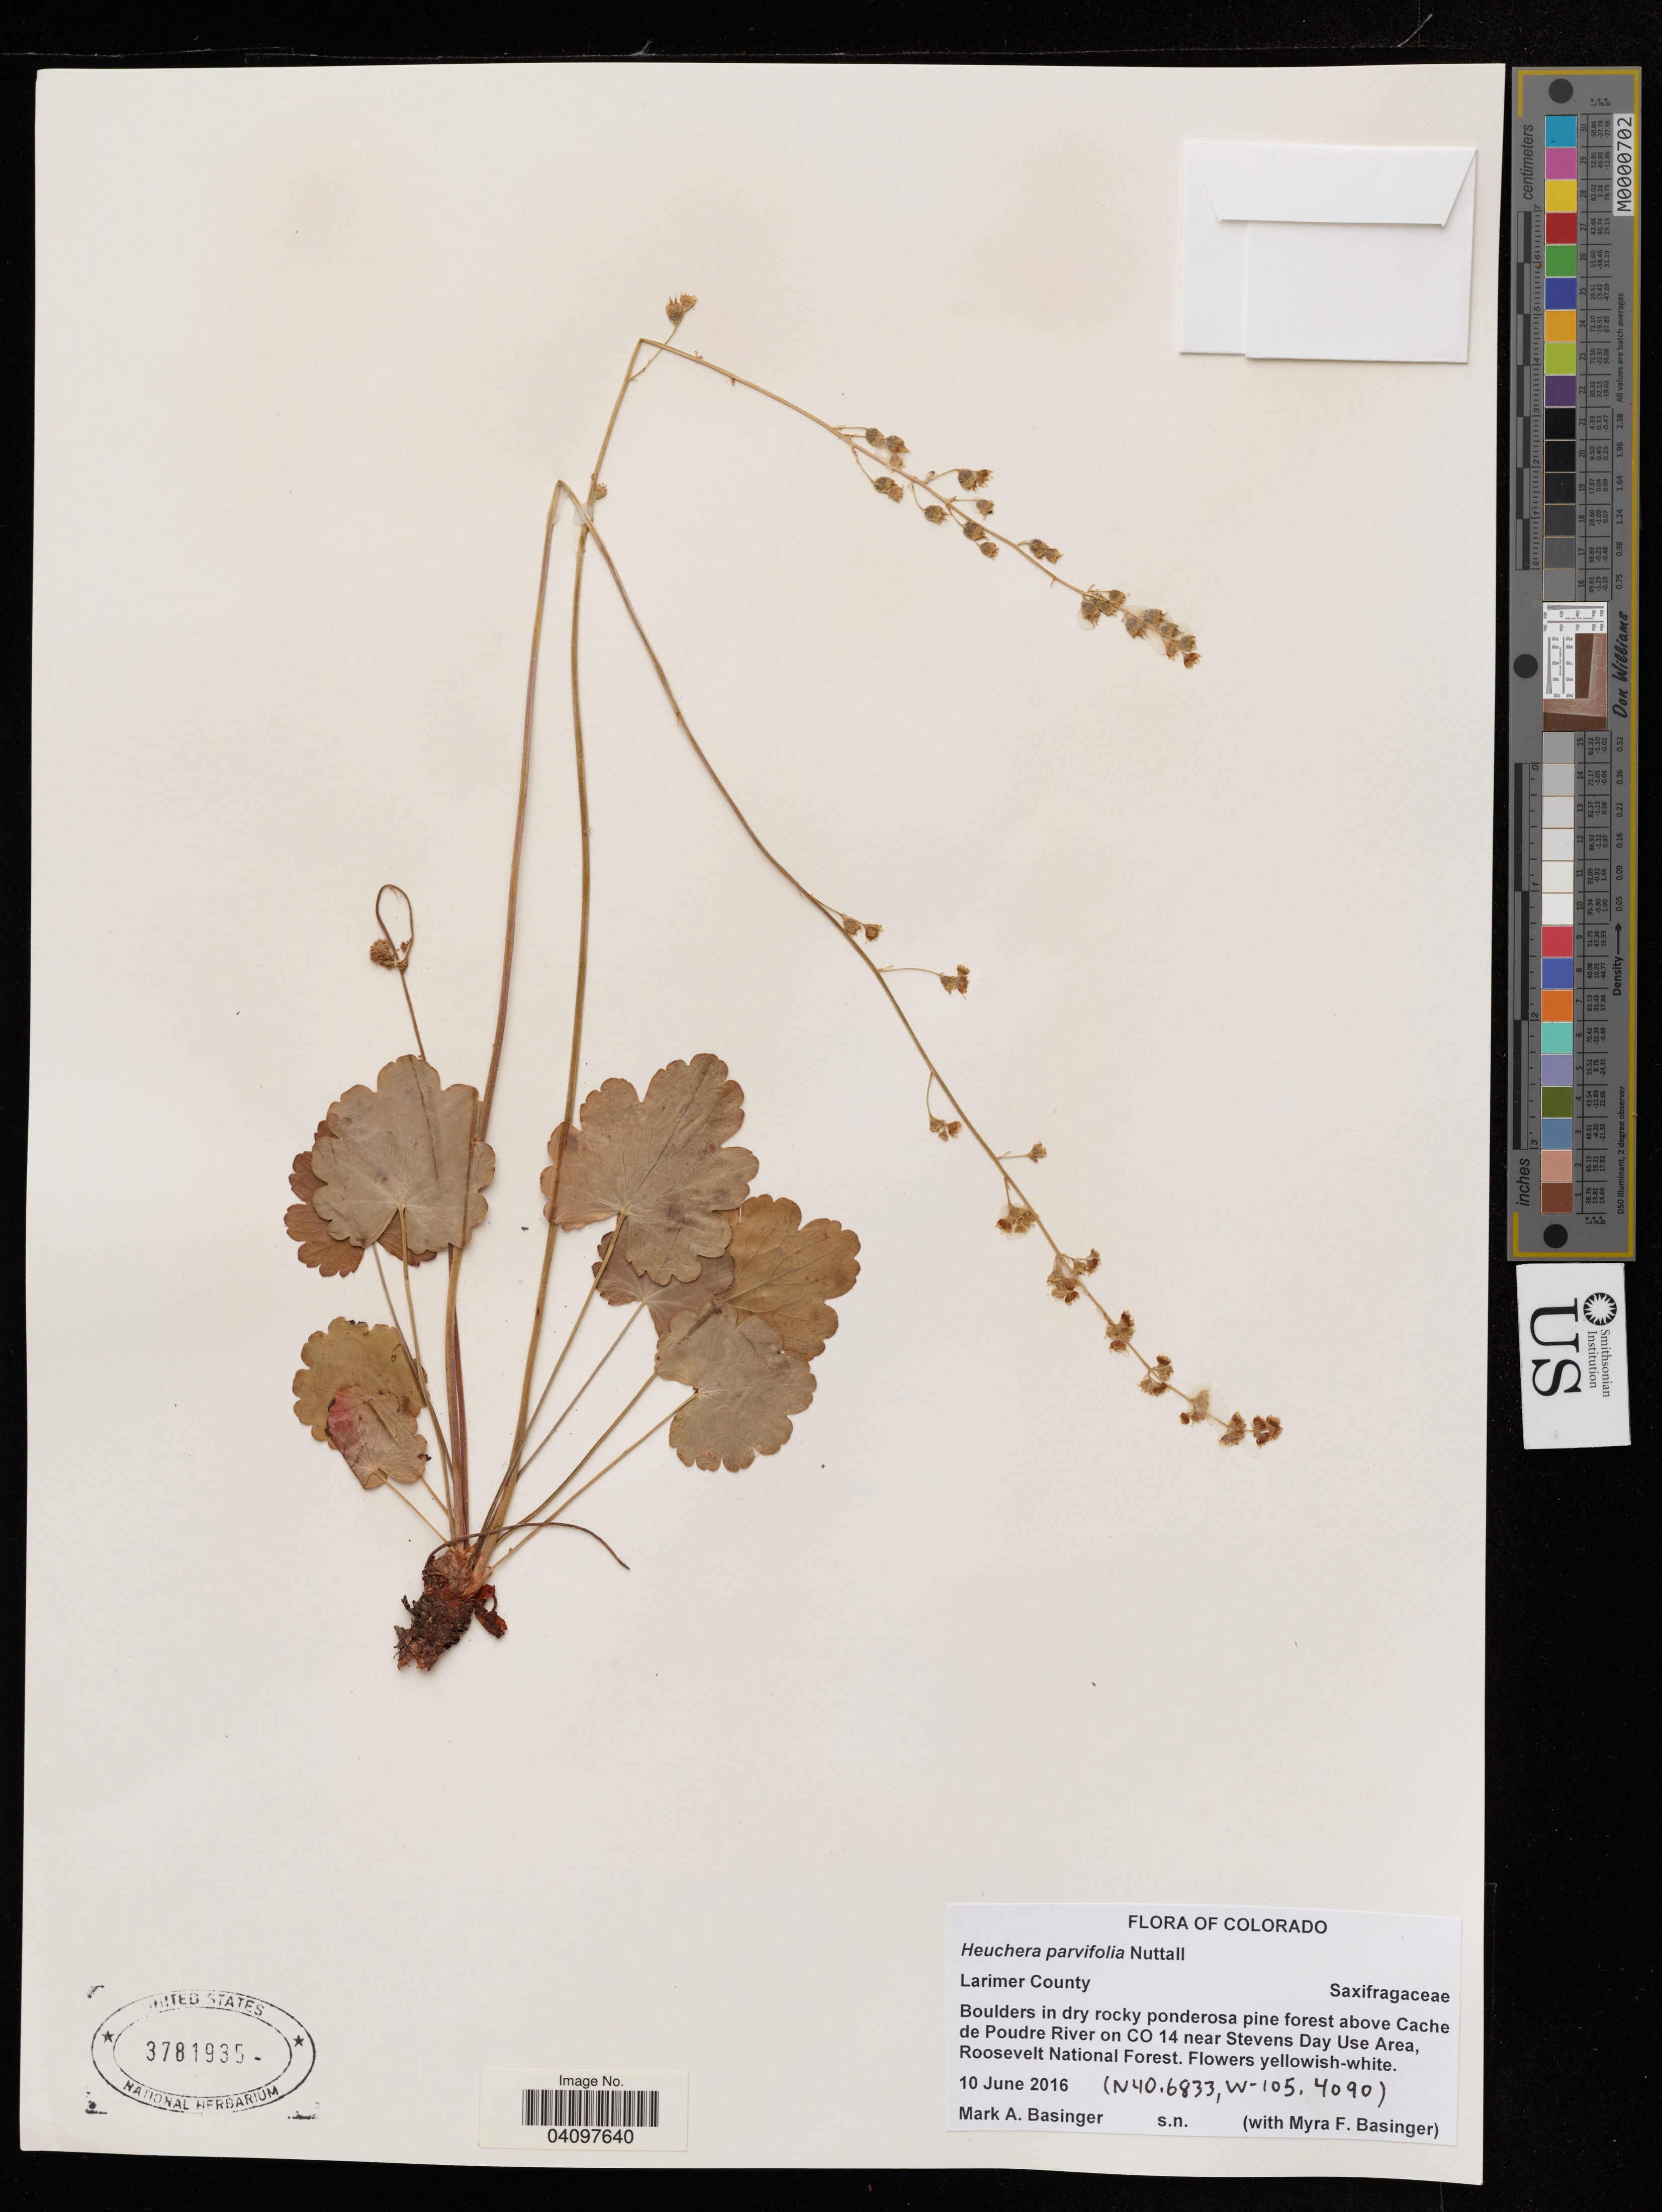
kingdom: Plantae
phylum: Tracheophyta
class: Magnoliopsida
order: Saxifragales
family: Saxifragaceae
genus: Heuchera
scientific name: Heuchera parvifolia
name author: Nutt.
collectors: M. Basinger & M. Basinger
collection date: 2016-06-10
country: United States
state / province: Colorado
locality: Larimer County. Boulders in dry rocky ponderosa pine forest above Cache de Poudre River on CO 14 near Stevens Day Use Area, Roosevelt National Forest.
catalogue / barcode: US 3781935